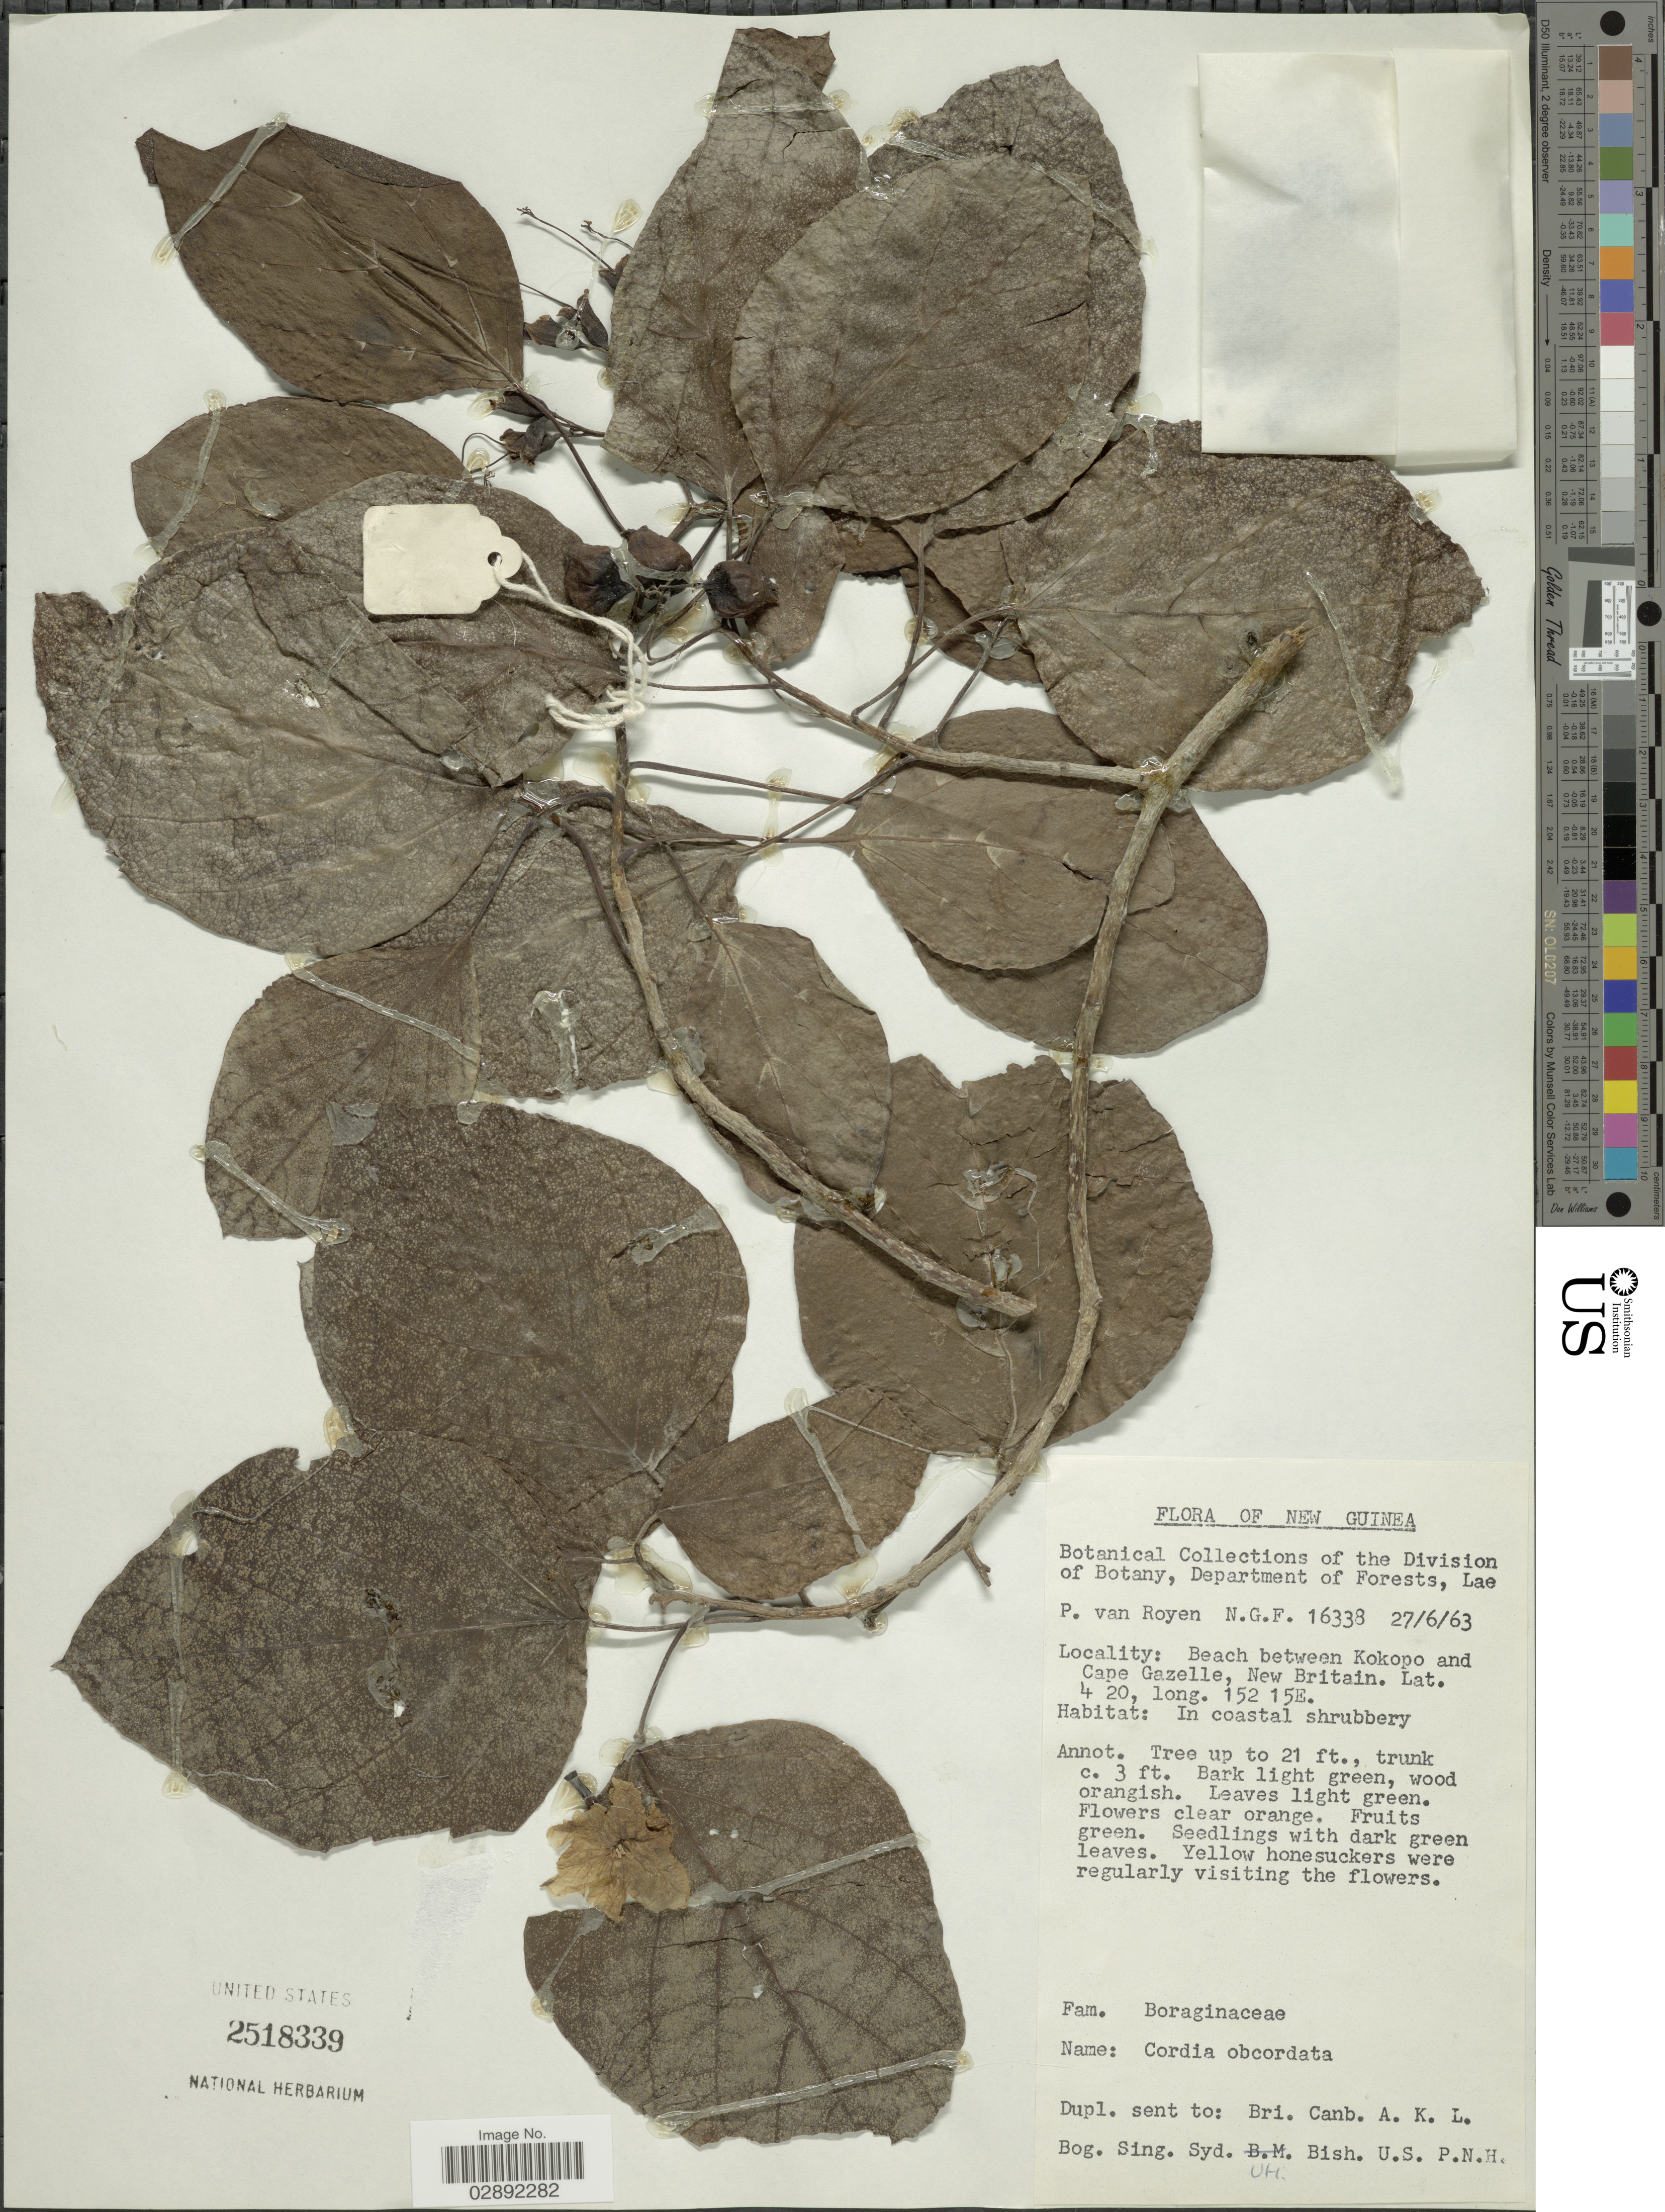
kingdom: Plantae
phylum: Tracheophyta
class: Magnoliopsida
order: Boraginales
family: Cordiaceae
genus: Cordia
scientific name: Cordia subcordata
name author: Lam.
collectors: P. van Royen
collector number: N.G.F.16338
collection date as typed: Transcribed d/m/y: 27/6/63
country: Papua New Guinea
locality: New Guinea. Beach between Kokopo and Cape Gazelle, New Britain.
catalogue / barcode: US 2518339